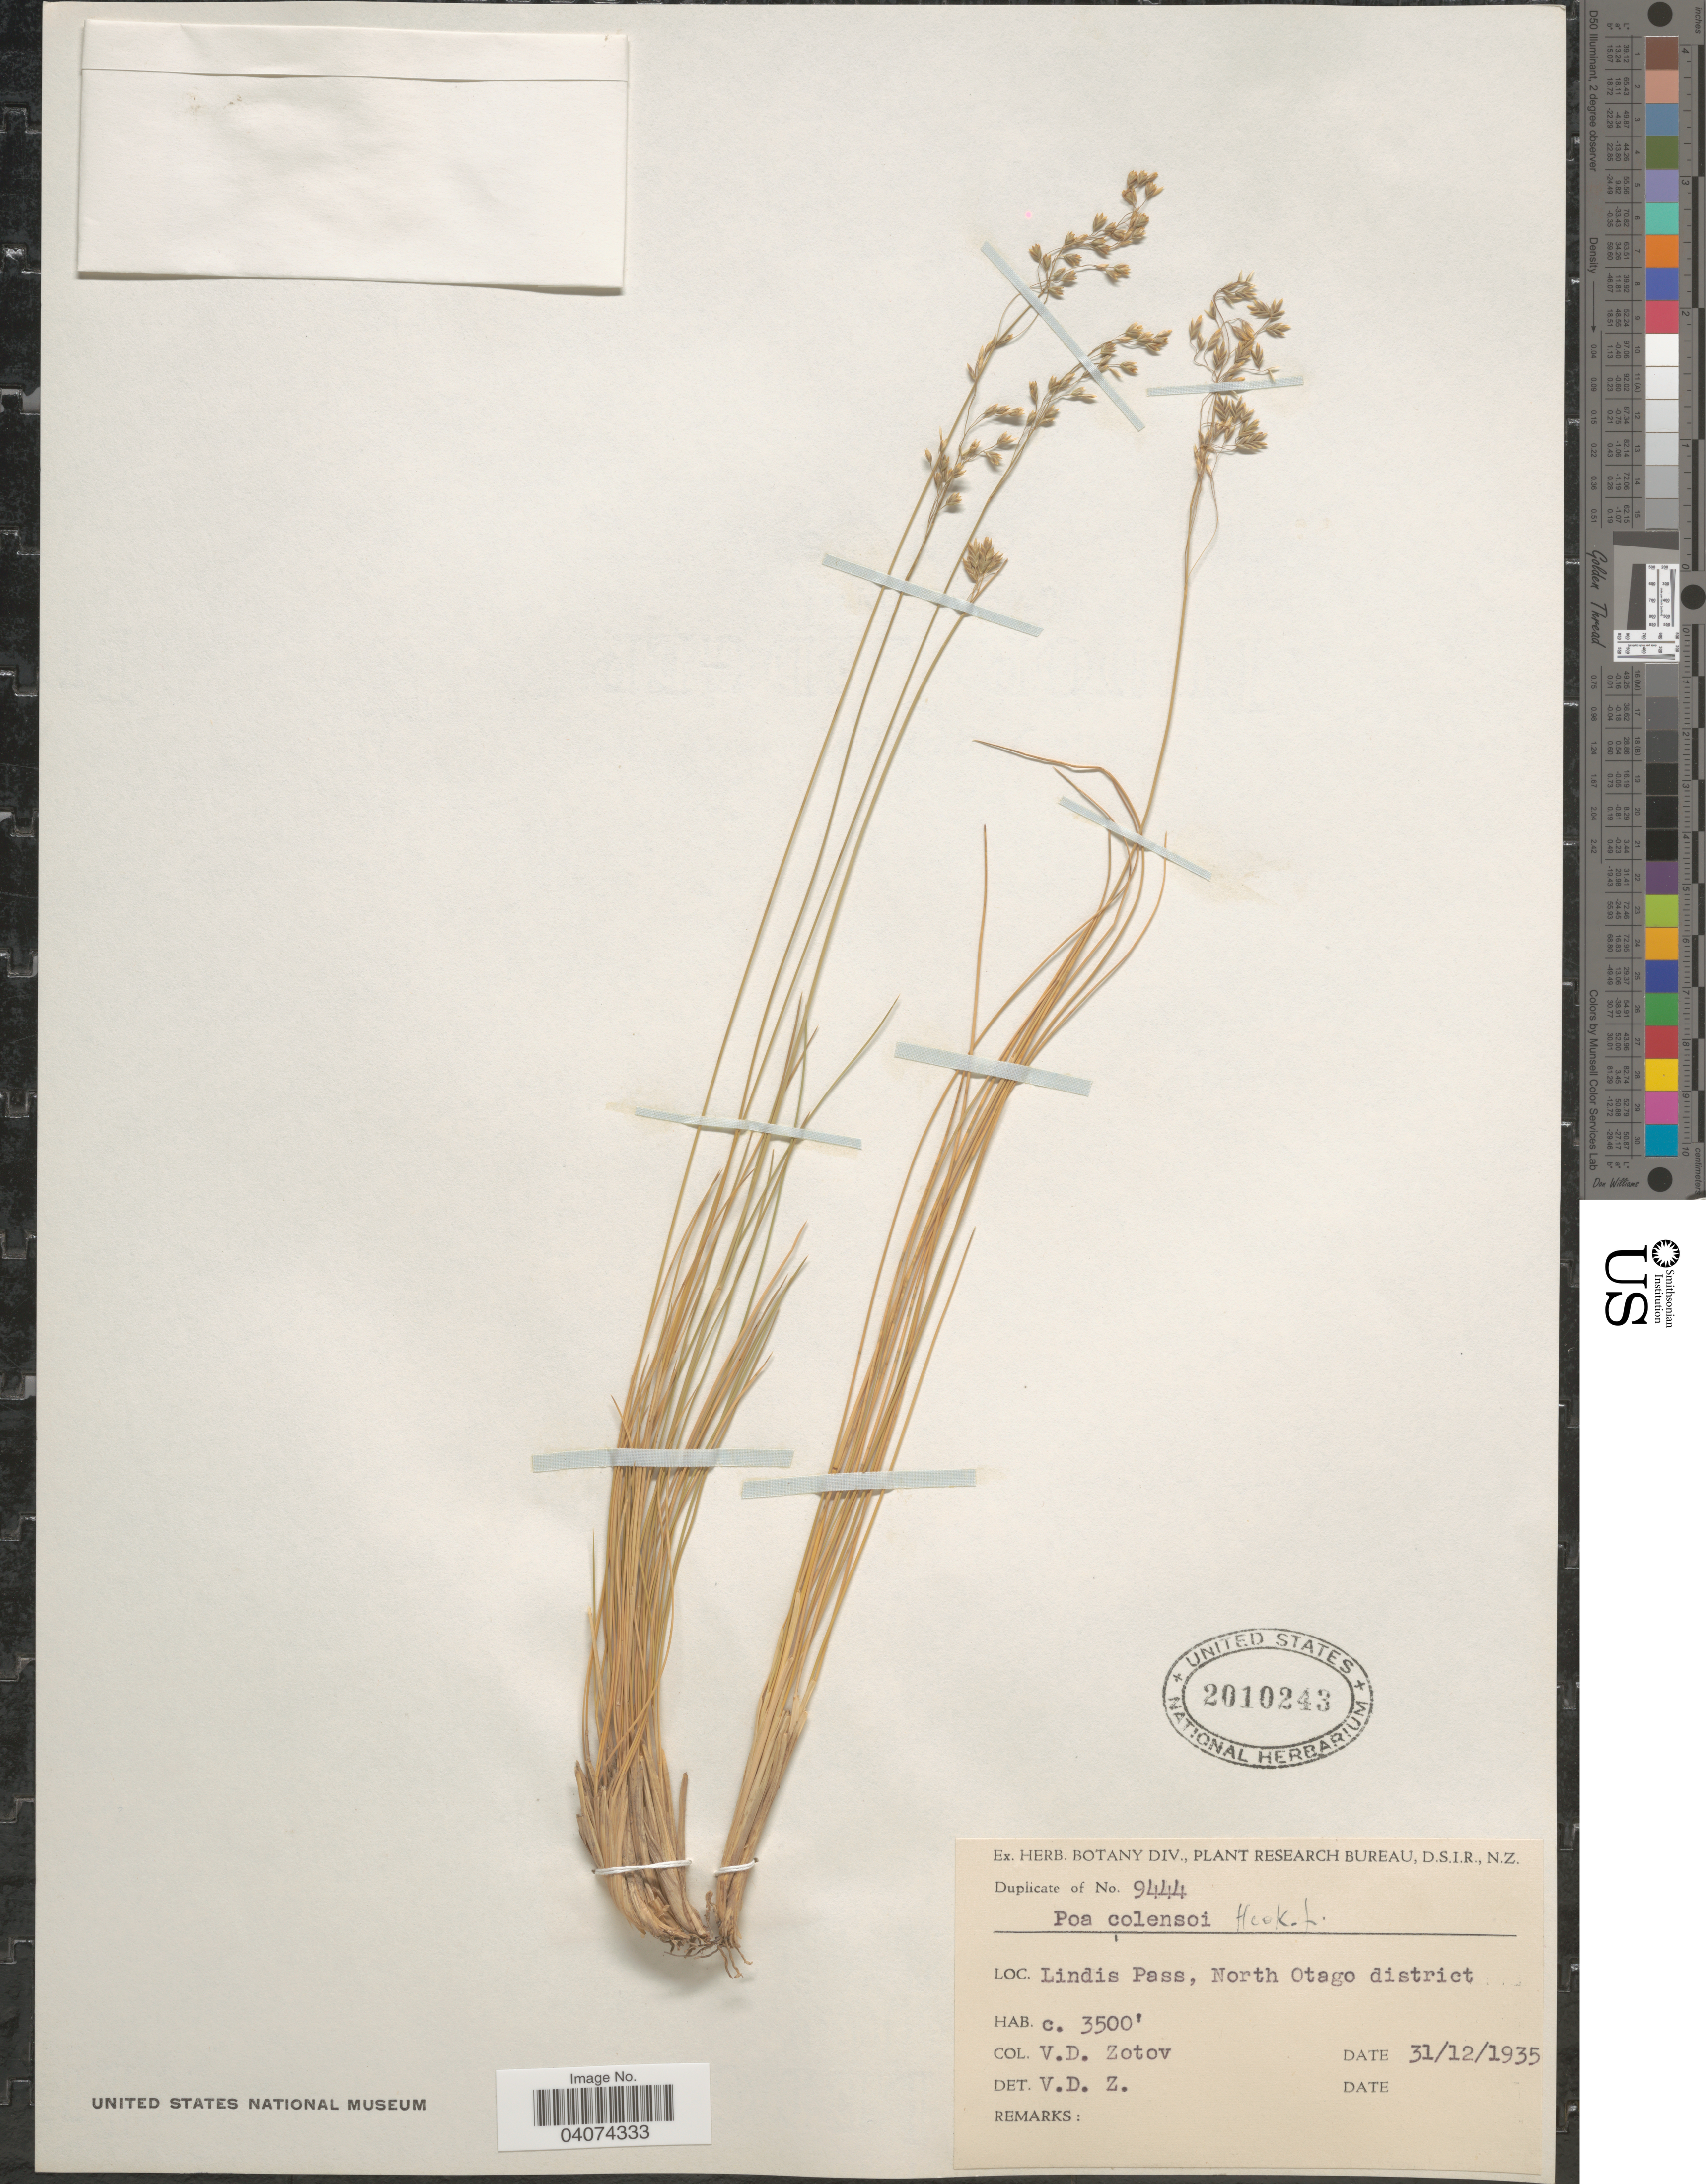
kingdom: Plantae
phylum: Tracheophyta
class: Liliopsida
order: Poales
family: Poaceae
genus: Poa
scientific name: Poa colensoi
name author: Hook. f.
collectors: V. Zotov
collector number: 9444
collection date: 1935-12-31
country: New Zealand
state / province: Otago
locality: Lindis Pass, North Otago district.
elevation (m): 1067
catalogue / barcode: US 2010243